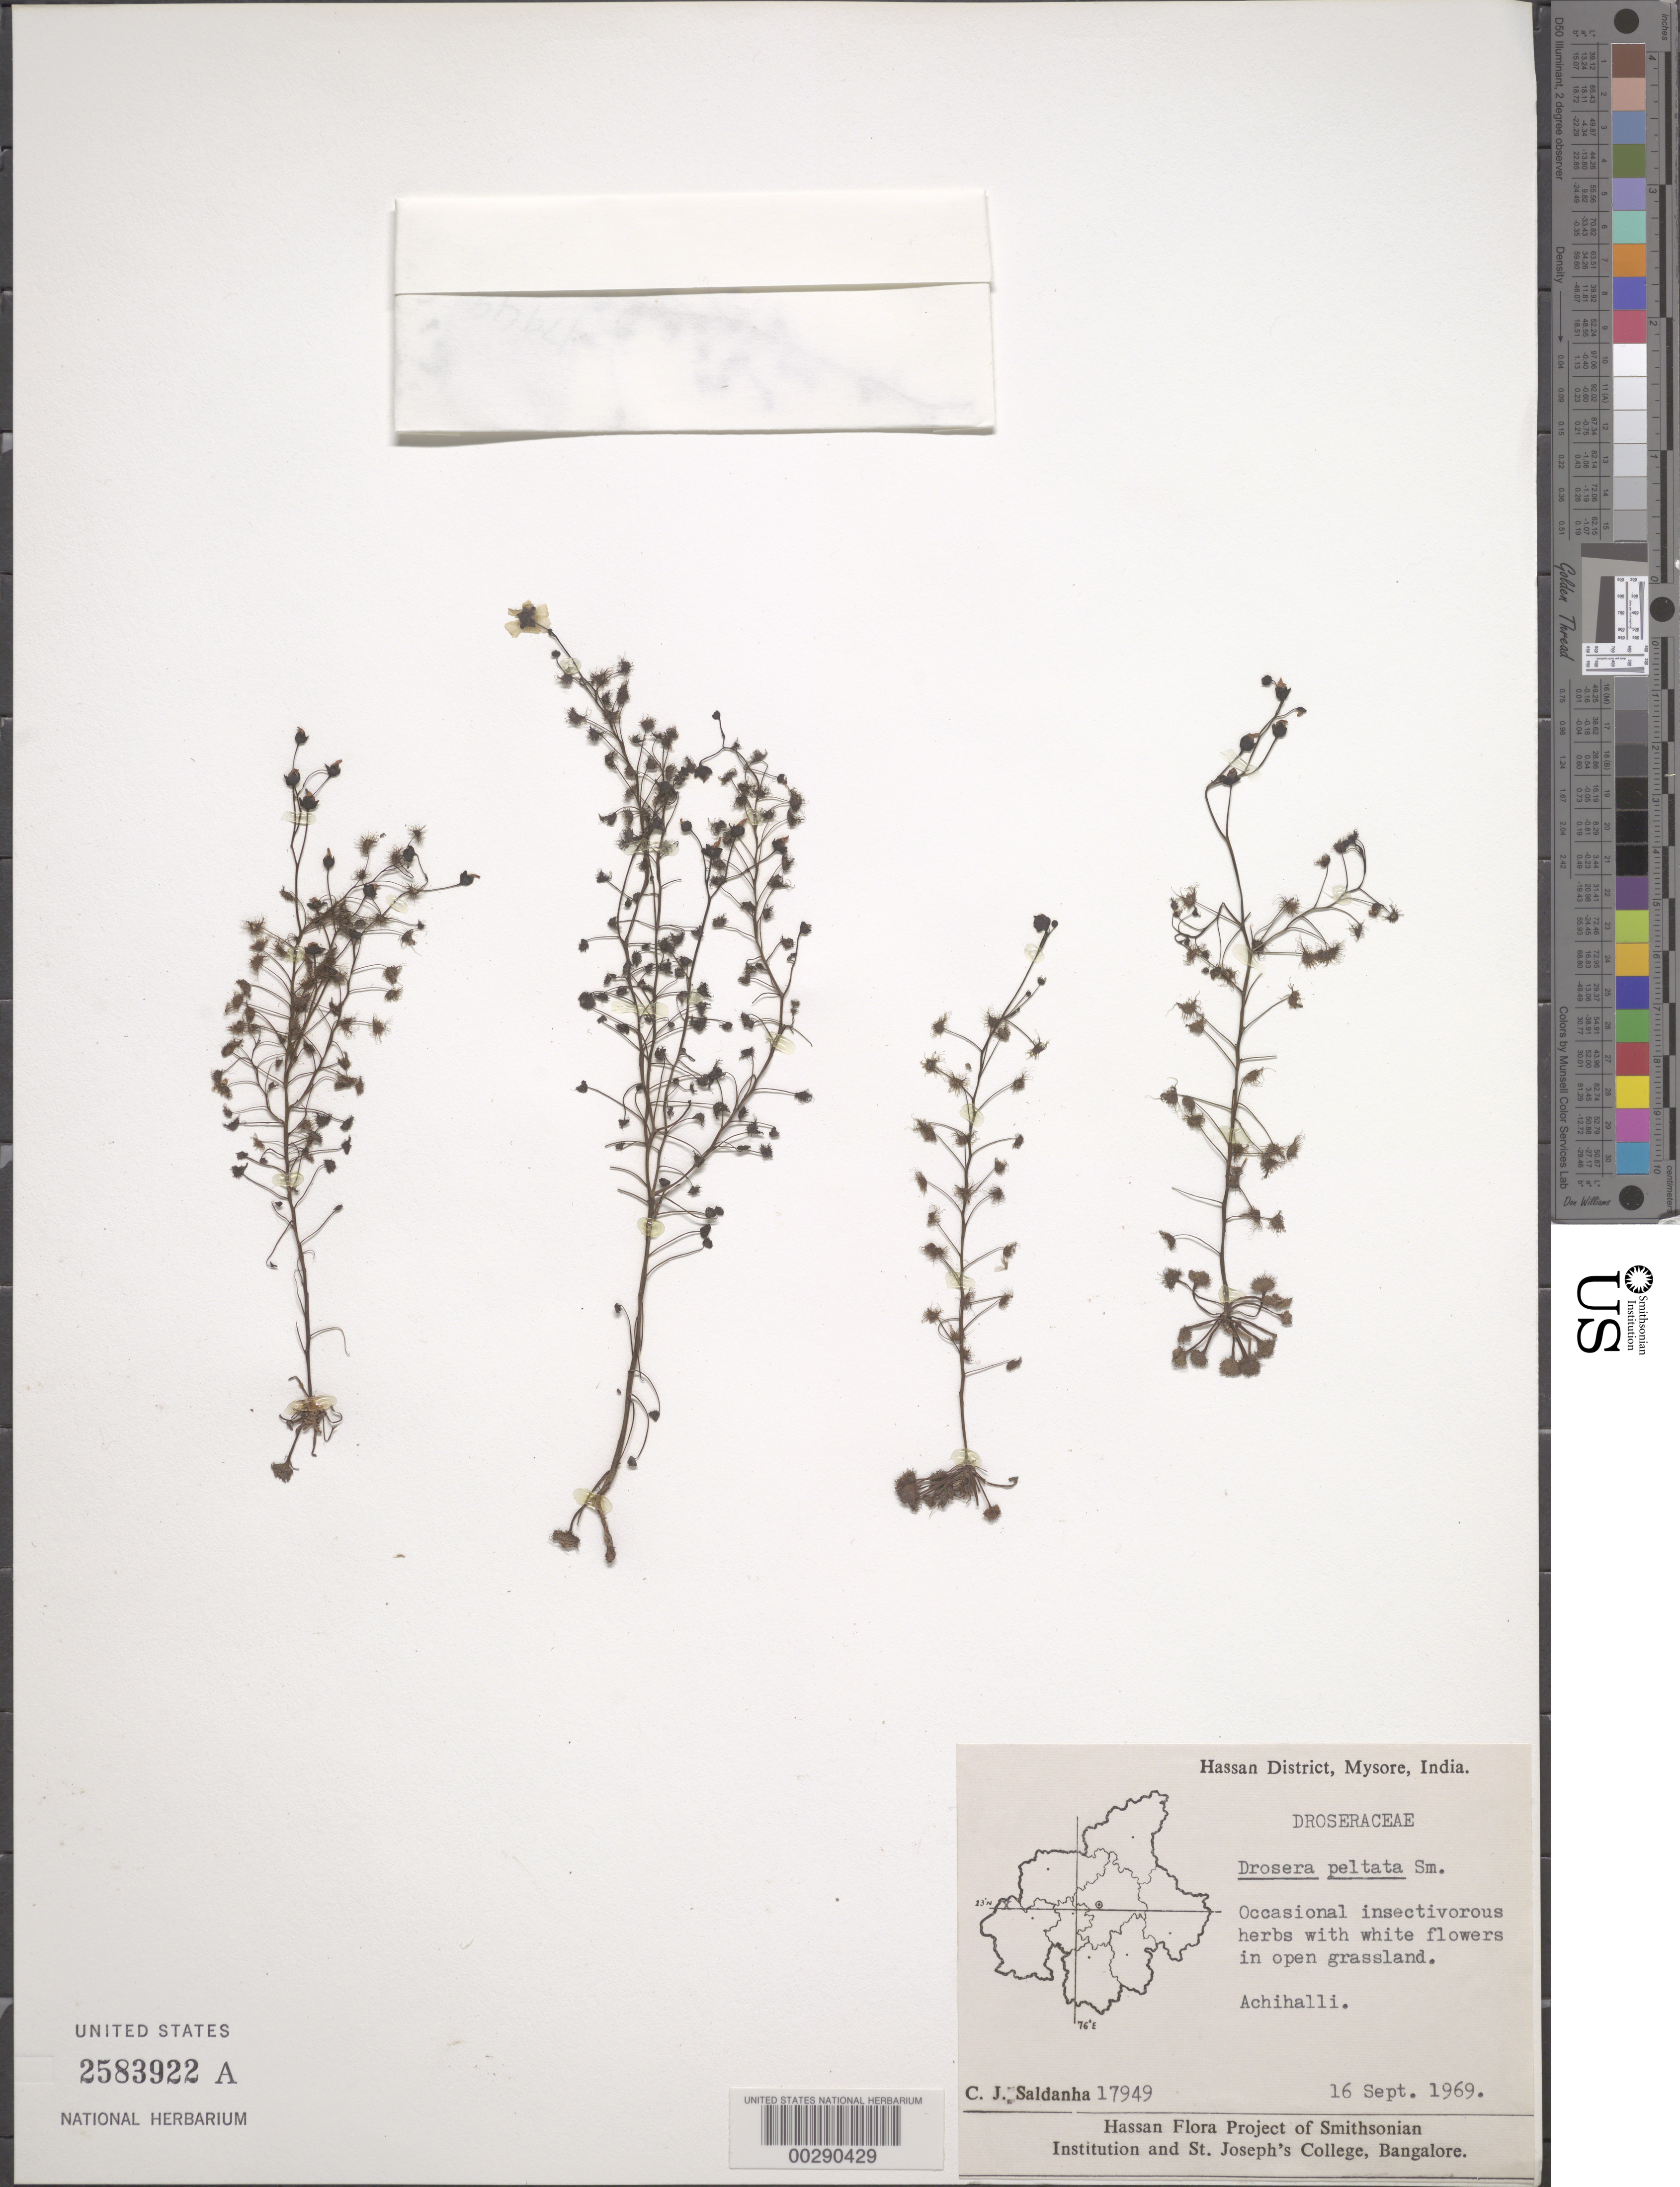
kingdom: Plantae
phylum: Tracheophyta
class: Magnoliopsida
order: Caryophyllales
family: Droseraceae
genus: Drosera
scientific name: Drosera peltata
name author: Sm. ex Willd.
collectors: C. J. Saldanha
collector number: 17949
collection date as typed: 16 Sep 1969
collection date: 1969-09-16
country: India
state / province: Karnataka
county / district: Hassan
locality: Achihalli, mysore state [mysore state = karnataka.]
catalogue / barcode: US 2583922A